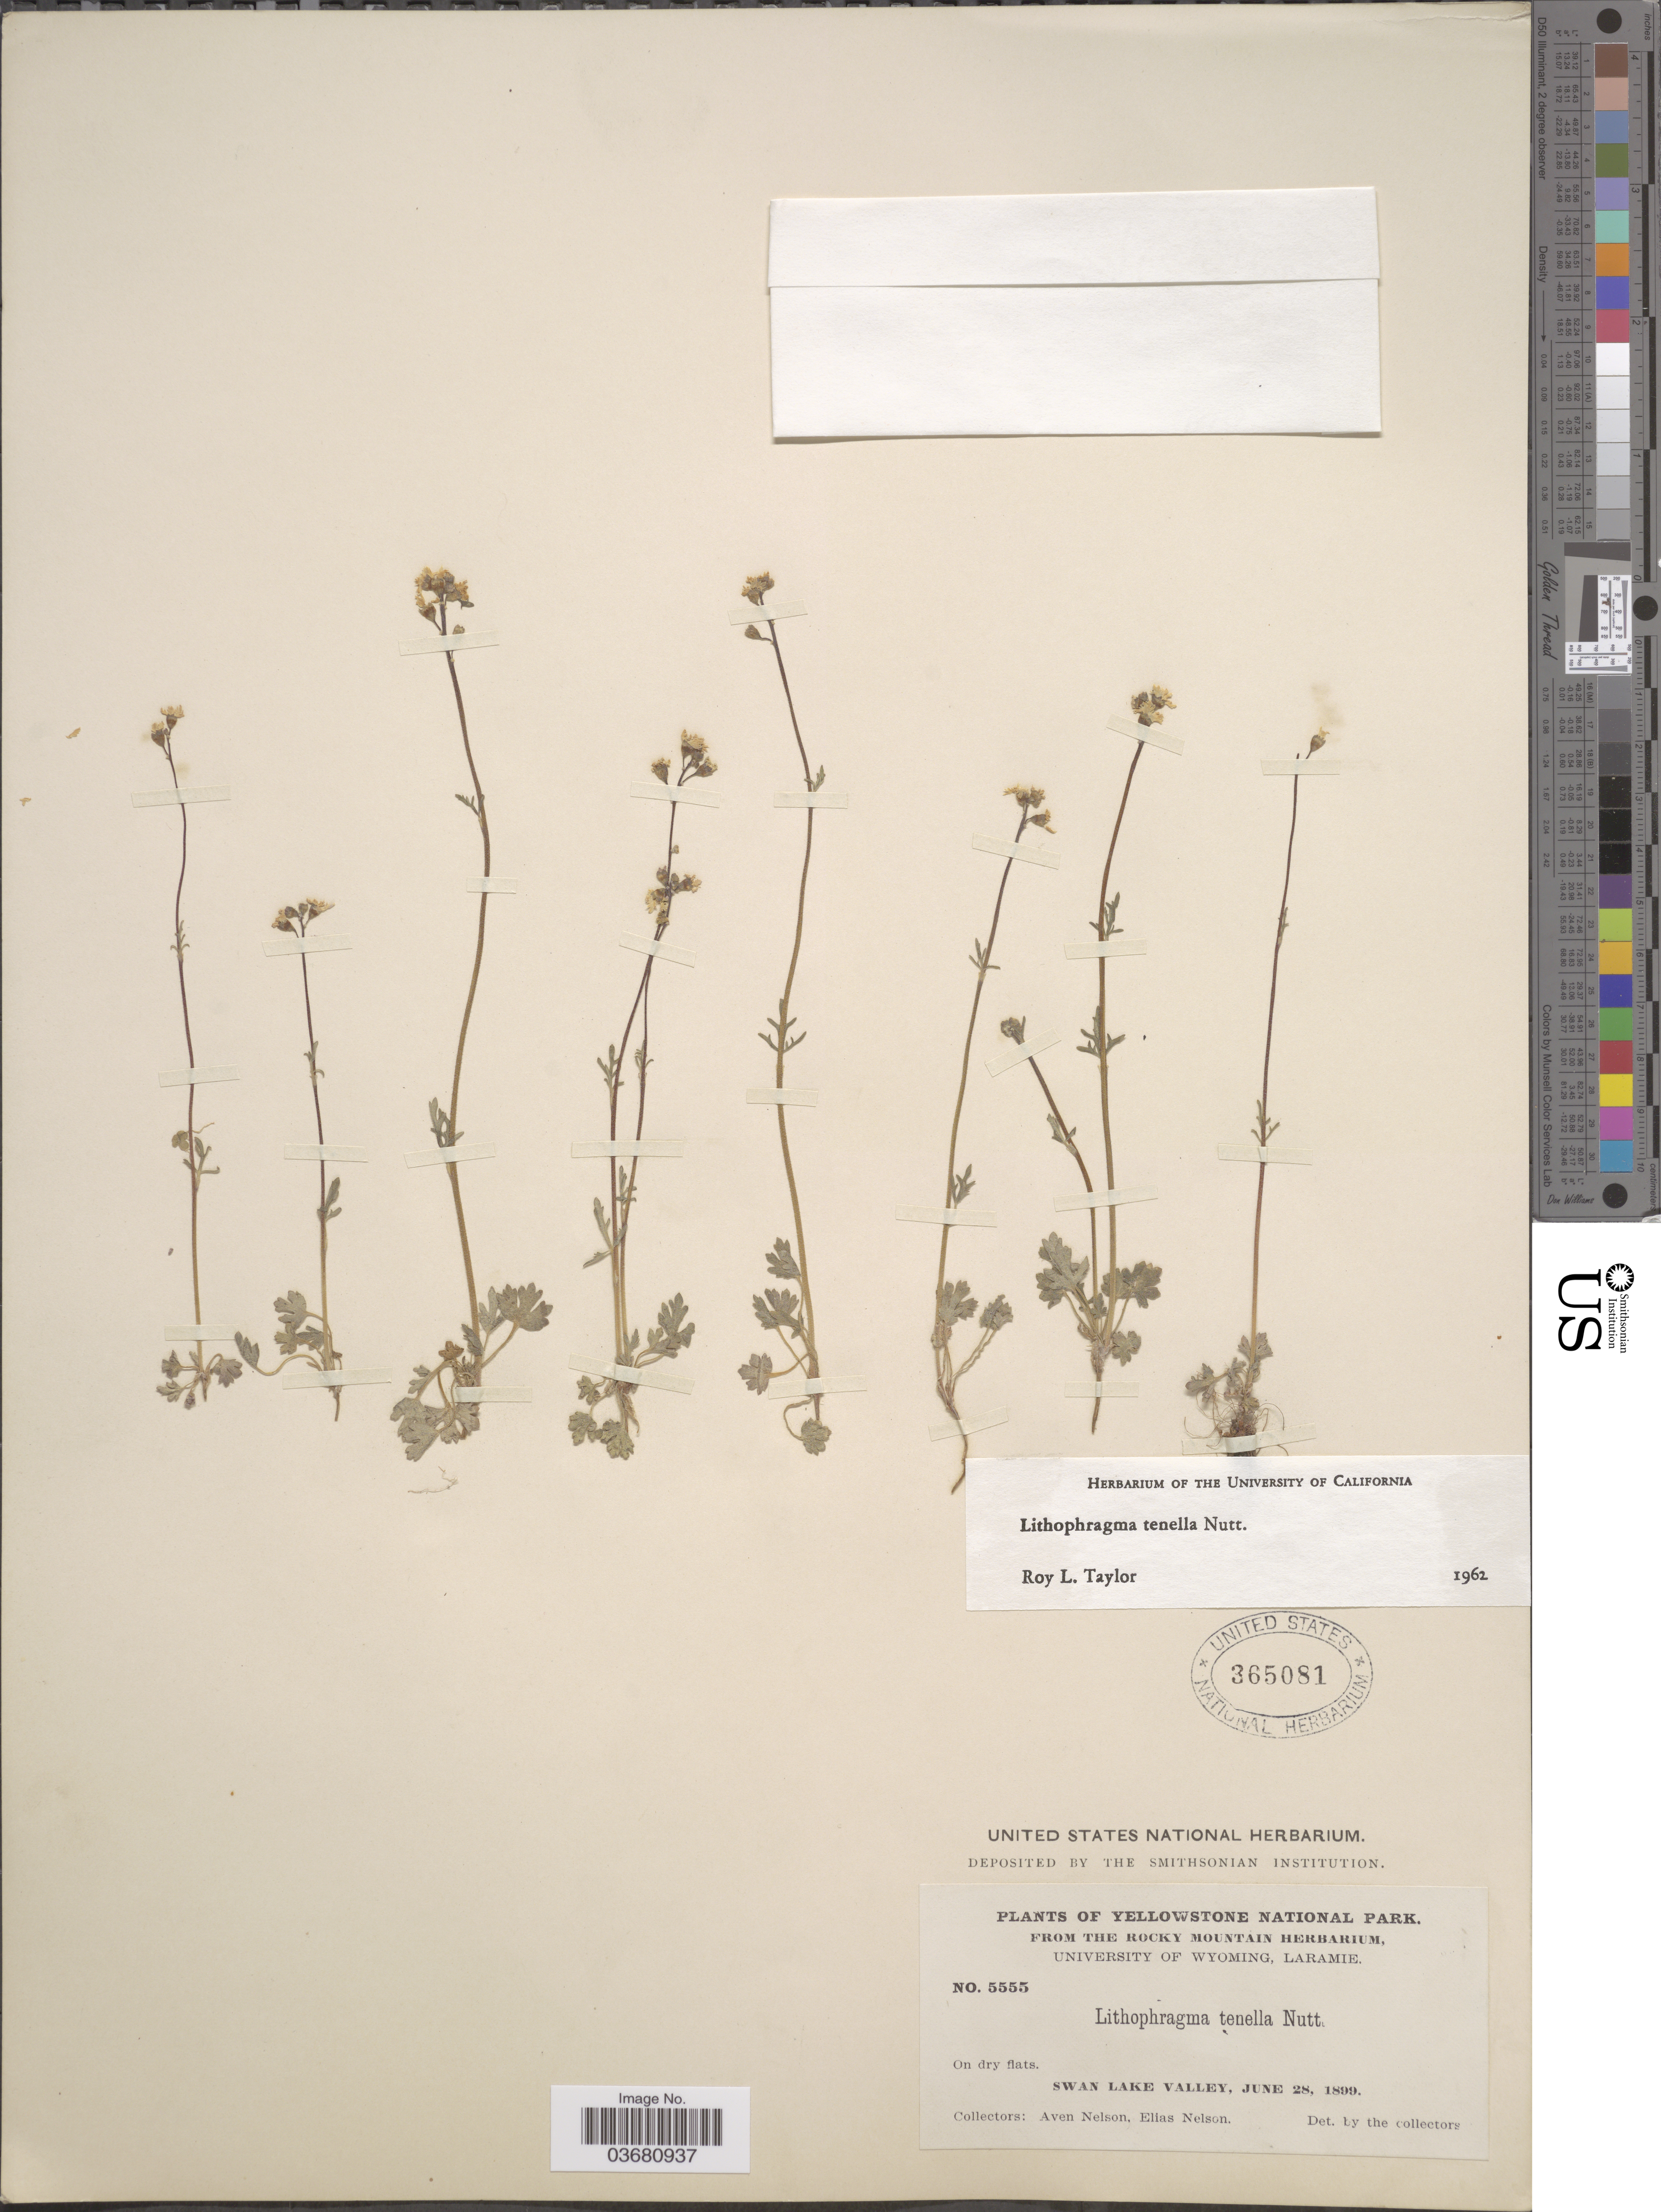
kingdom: Plantae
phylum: Tracheophyta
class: Magnoliopsida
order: Saxifragales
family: Saxifragaceae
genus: Lithophragma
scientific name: Lithophragma tenellum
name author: Nutt.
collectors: A. Nelson & E. Nelson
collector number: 5555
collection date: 1899-06-28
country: United States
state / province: Wyoming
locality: Yellowstone National Park. Swan Lake Valley.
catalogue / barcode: US 365081